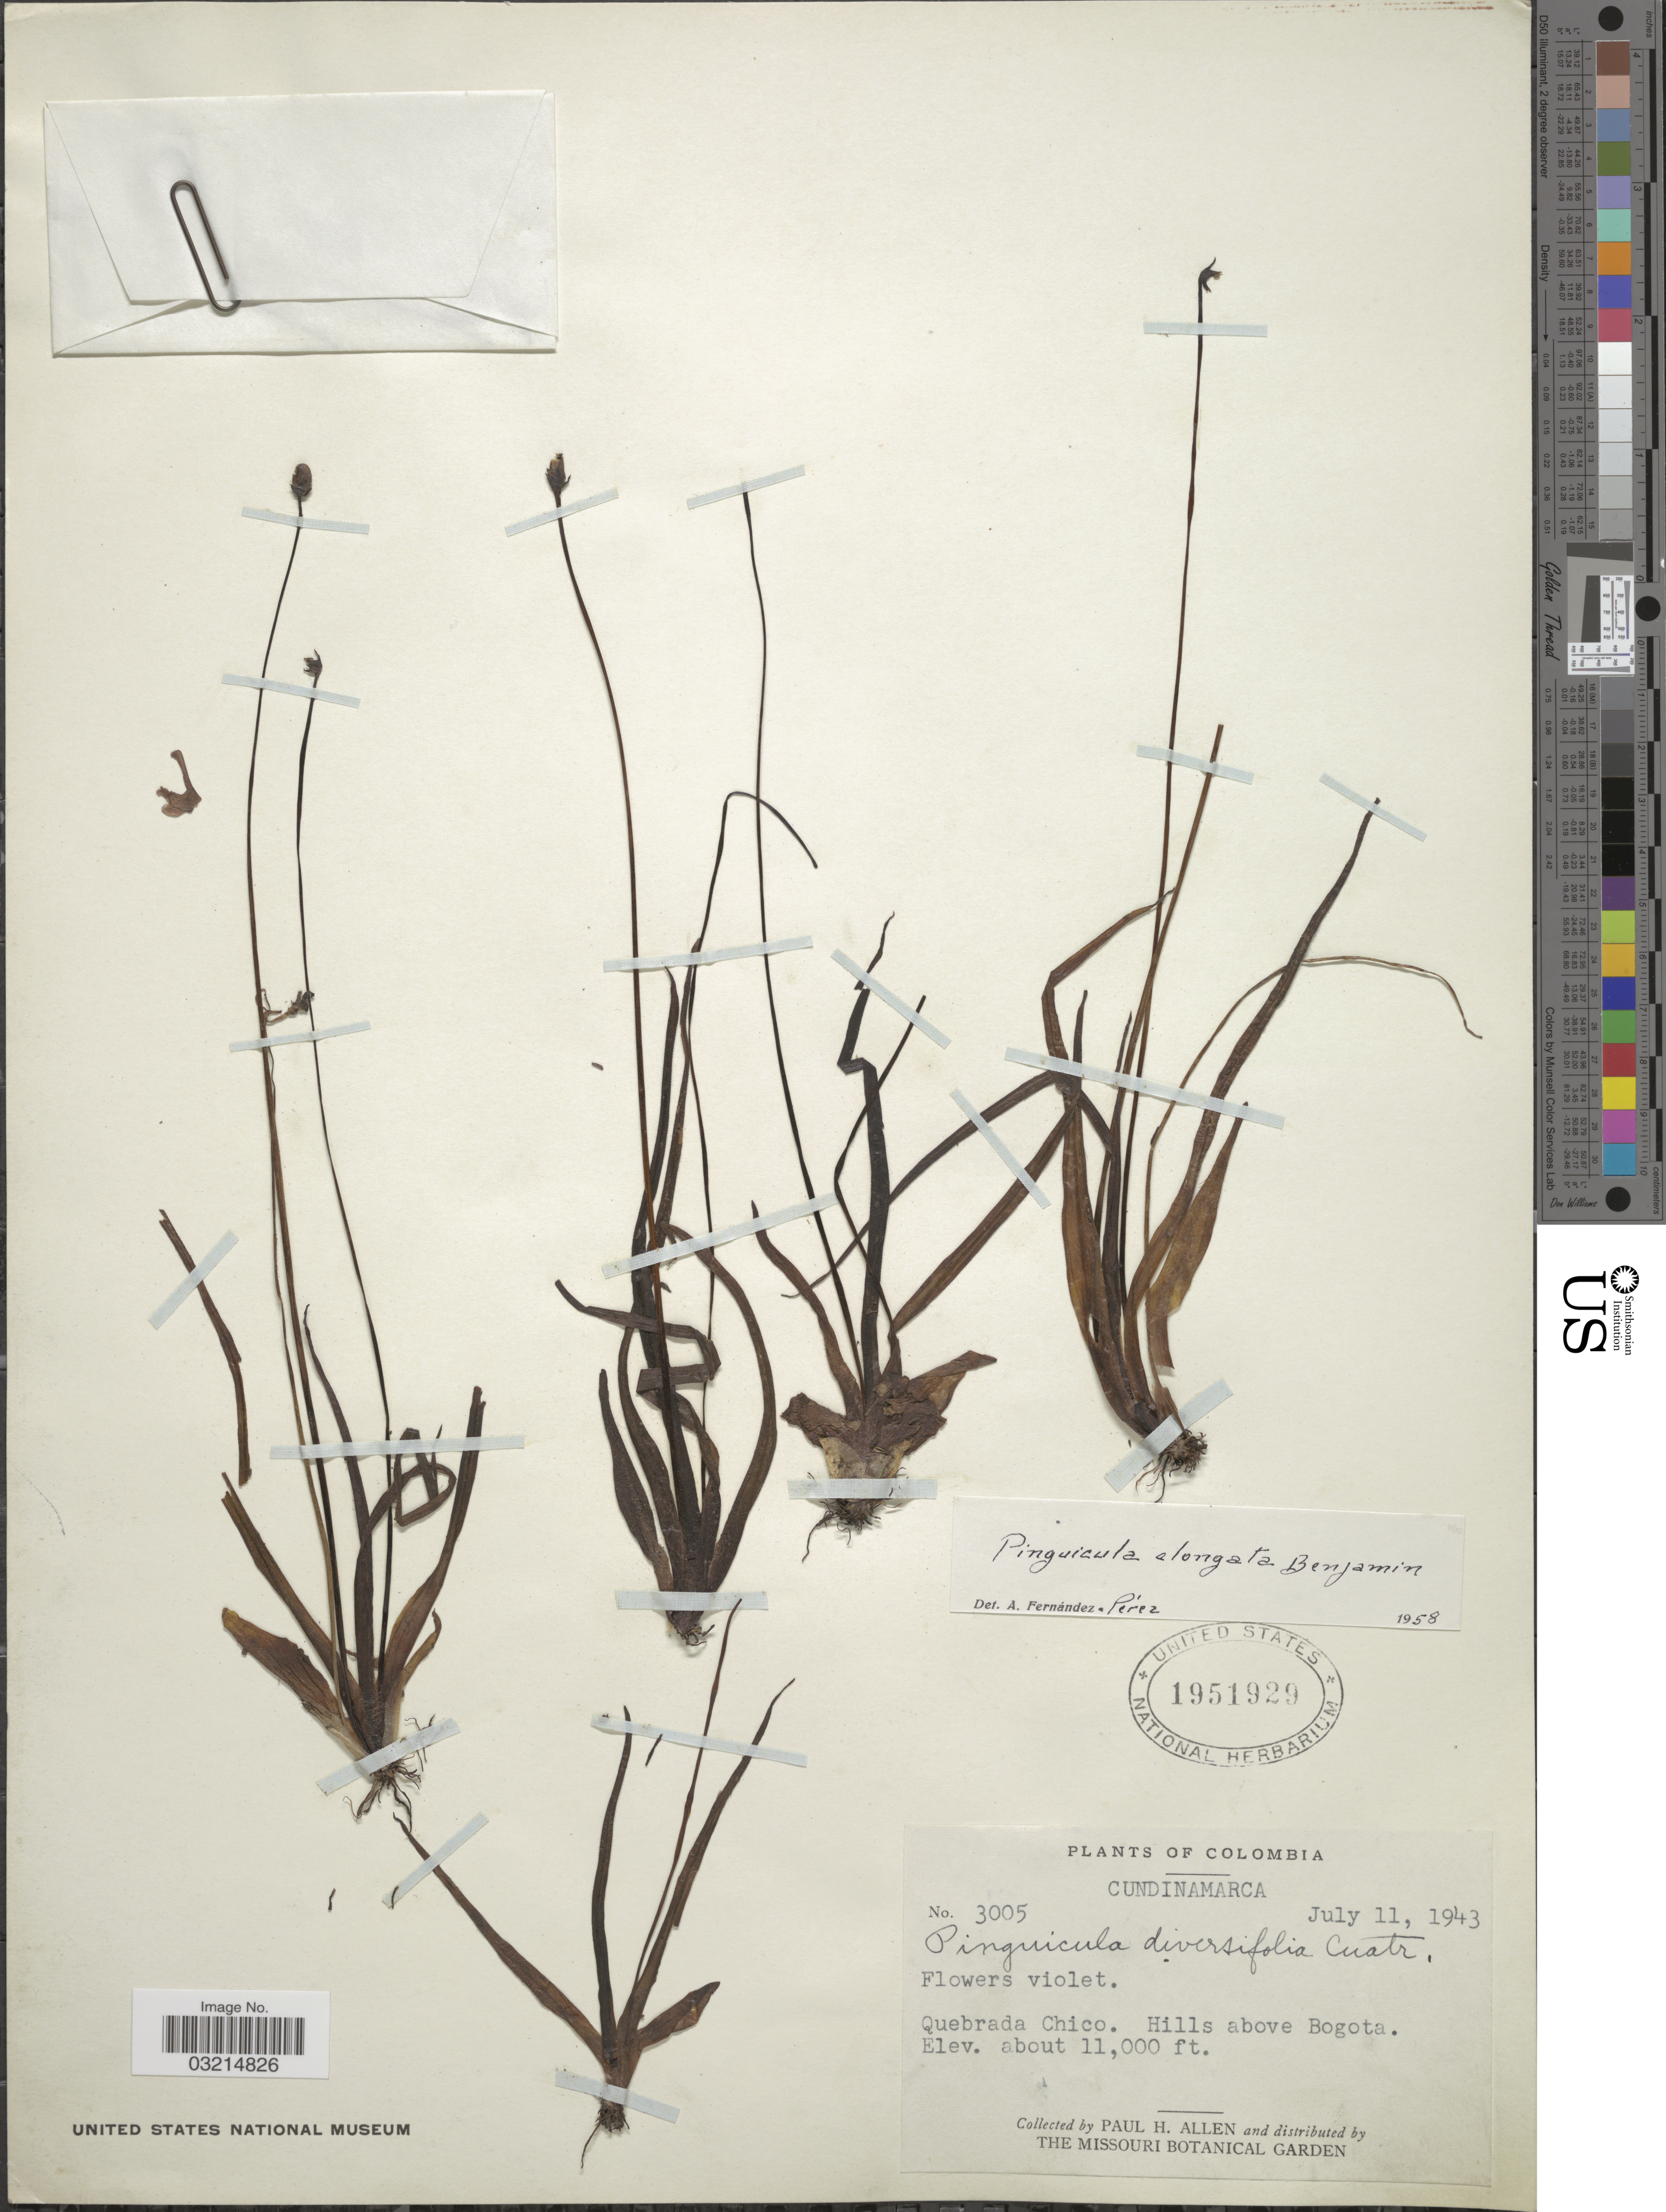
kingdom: Plantae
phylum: Tracheophyta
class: Magnoliopsida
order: Lamiales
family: Lentibulariaceae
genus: Pinguicula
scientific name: Pinguicula elongata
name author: Benj.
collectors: P. H. Allen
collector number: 3005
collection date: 1943-07-11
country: Colombia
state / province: Cundinamarca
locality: Quebrada Chico. Hills above Bogota.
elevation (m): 3353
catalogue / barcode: US 1951929